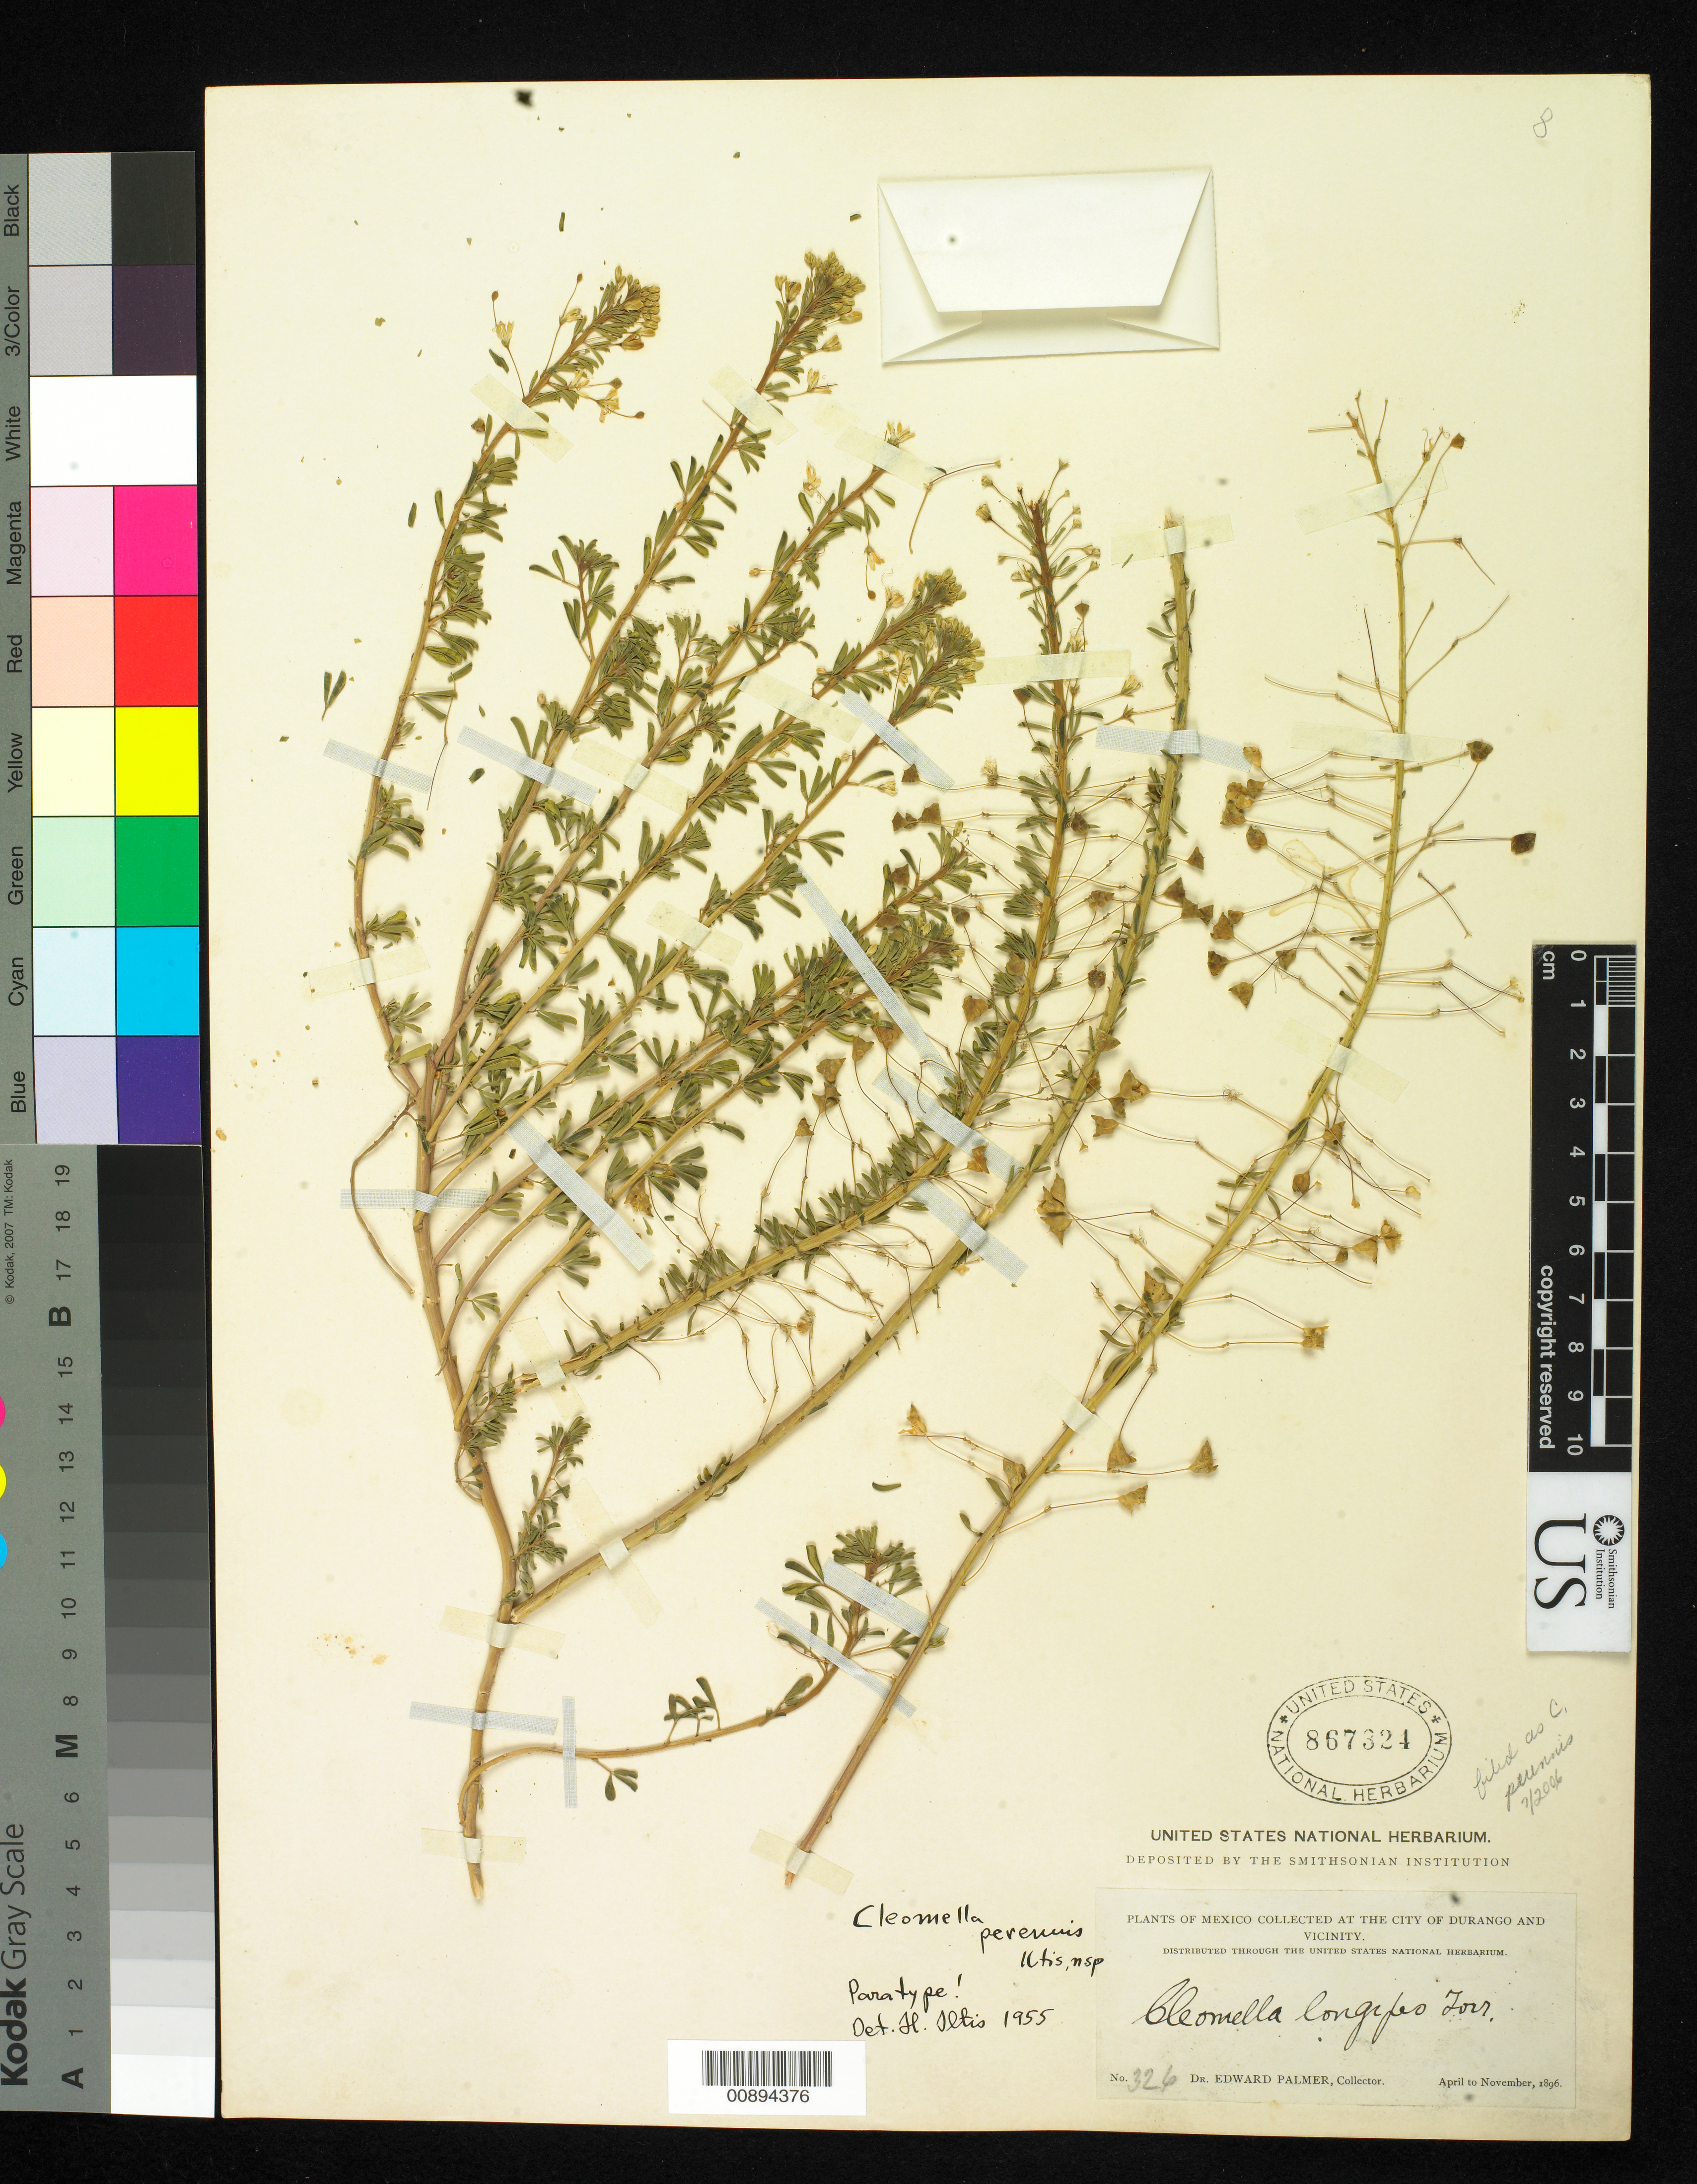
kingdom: Plantae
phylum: Tracheophyta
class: Magnoliopsida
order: Brassicales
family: Cleomaceae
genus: Cleomella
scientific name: Cleomella perennis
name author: Iltis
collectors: E. Palmer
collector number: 326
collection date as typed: Apr 1896 to -- Nov 1896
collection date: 1896-04/1896-11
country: Mexico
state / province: Durango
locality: City of Durango and vicinity.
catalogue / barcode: US 867324